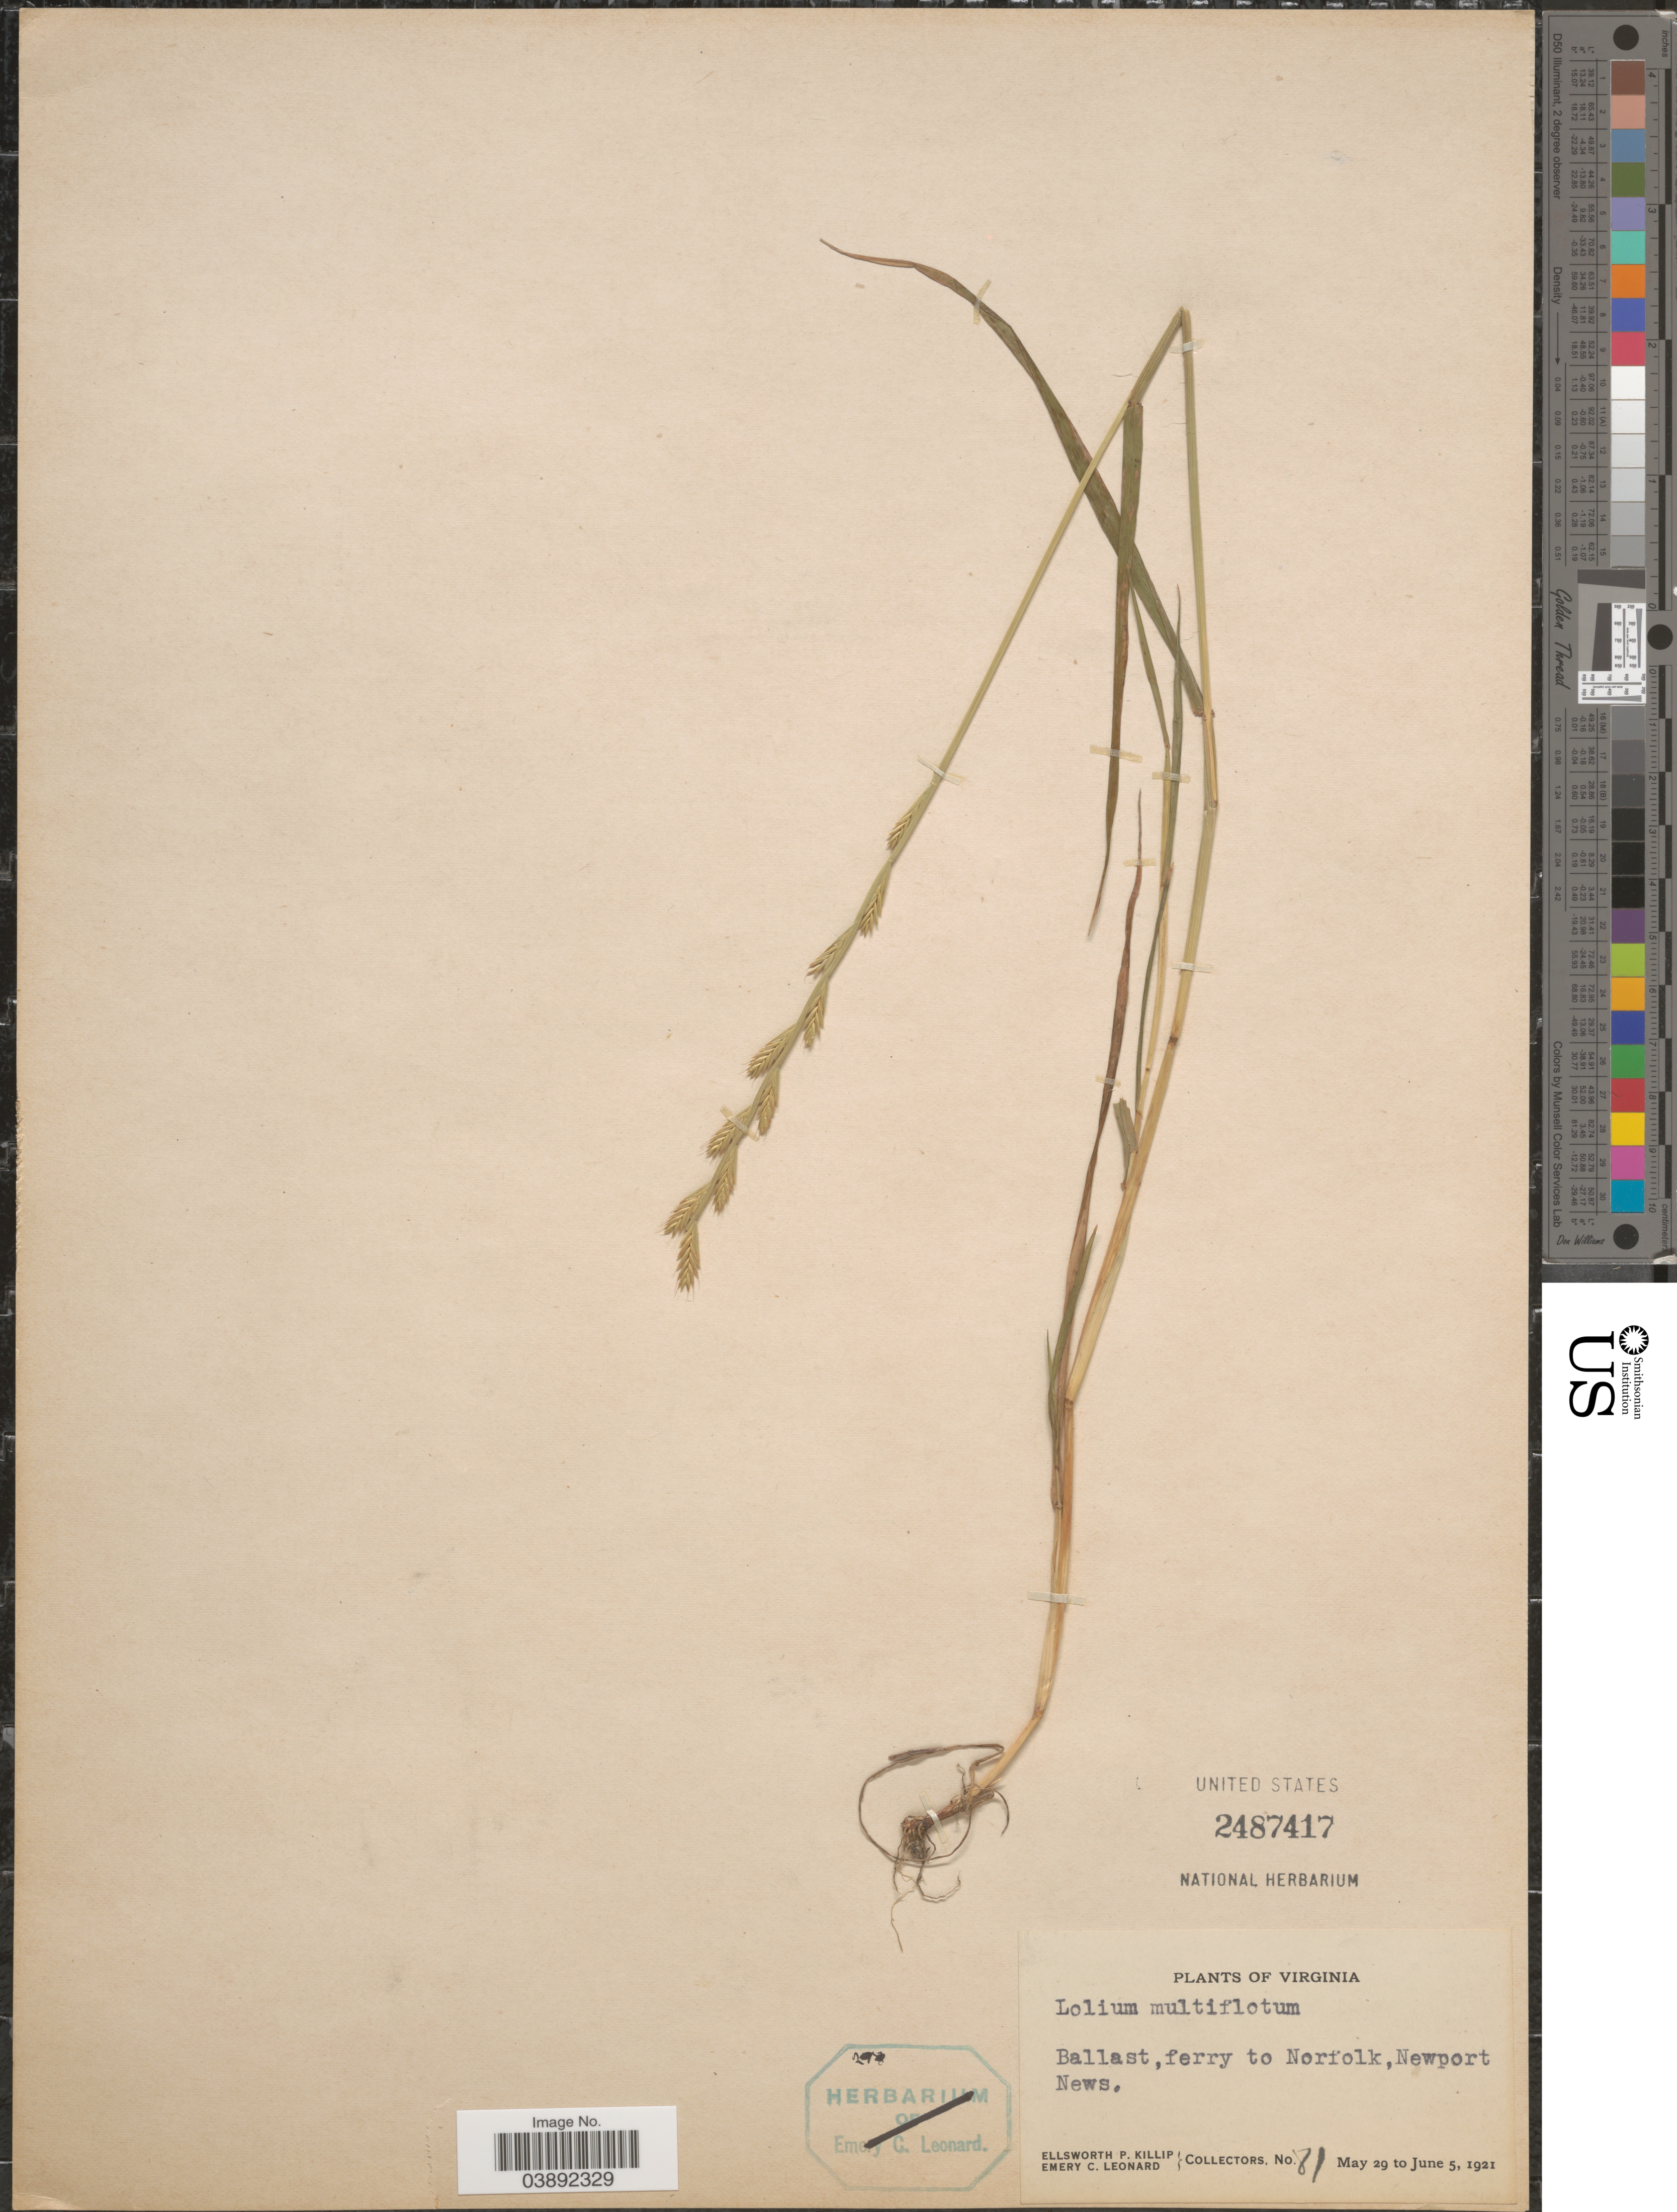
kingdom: Plantae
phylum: Tracheophyta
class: Liliopsida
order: Poales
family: Poaceae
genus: Lolium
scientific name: Lolium multiflorum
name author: Lam.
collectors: E. P. Killip & E. C. Leonard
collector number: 81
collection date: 1921-05-29/1921-06-05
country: United States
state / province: Virginia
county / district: City of Newport News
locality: Ballast, ferry to Norfolk, Newport News.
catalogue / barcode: US 2487417